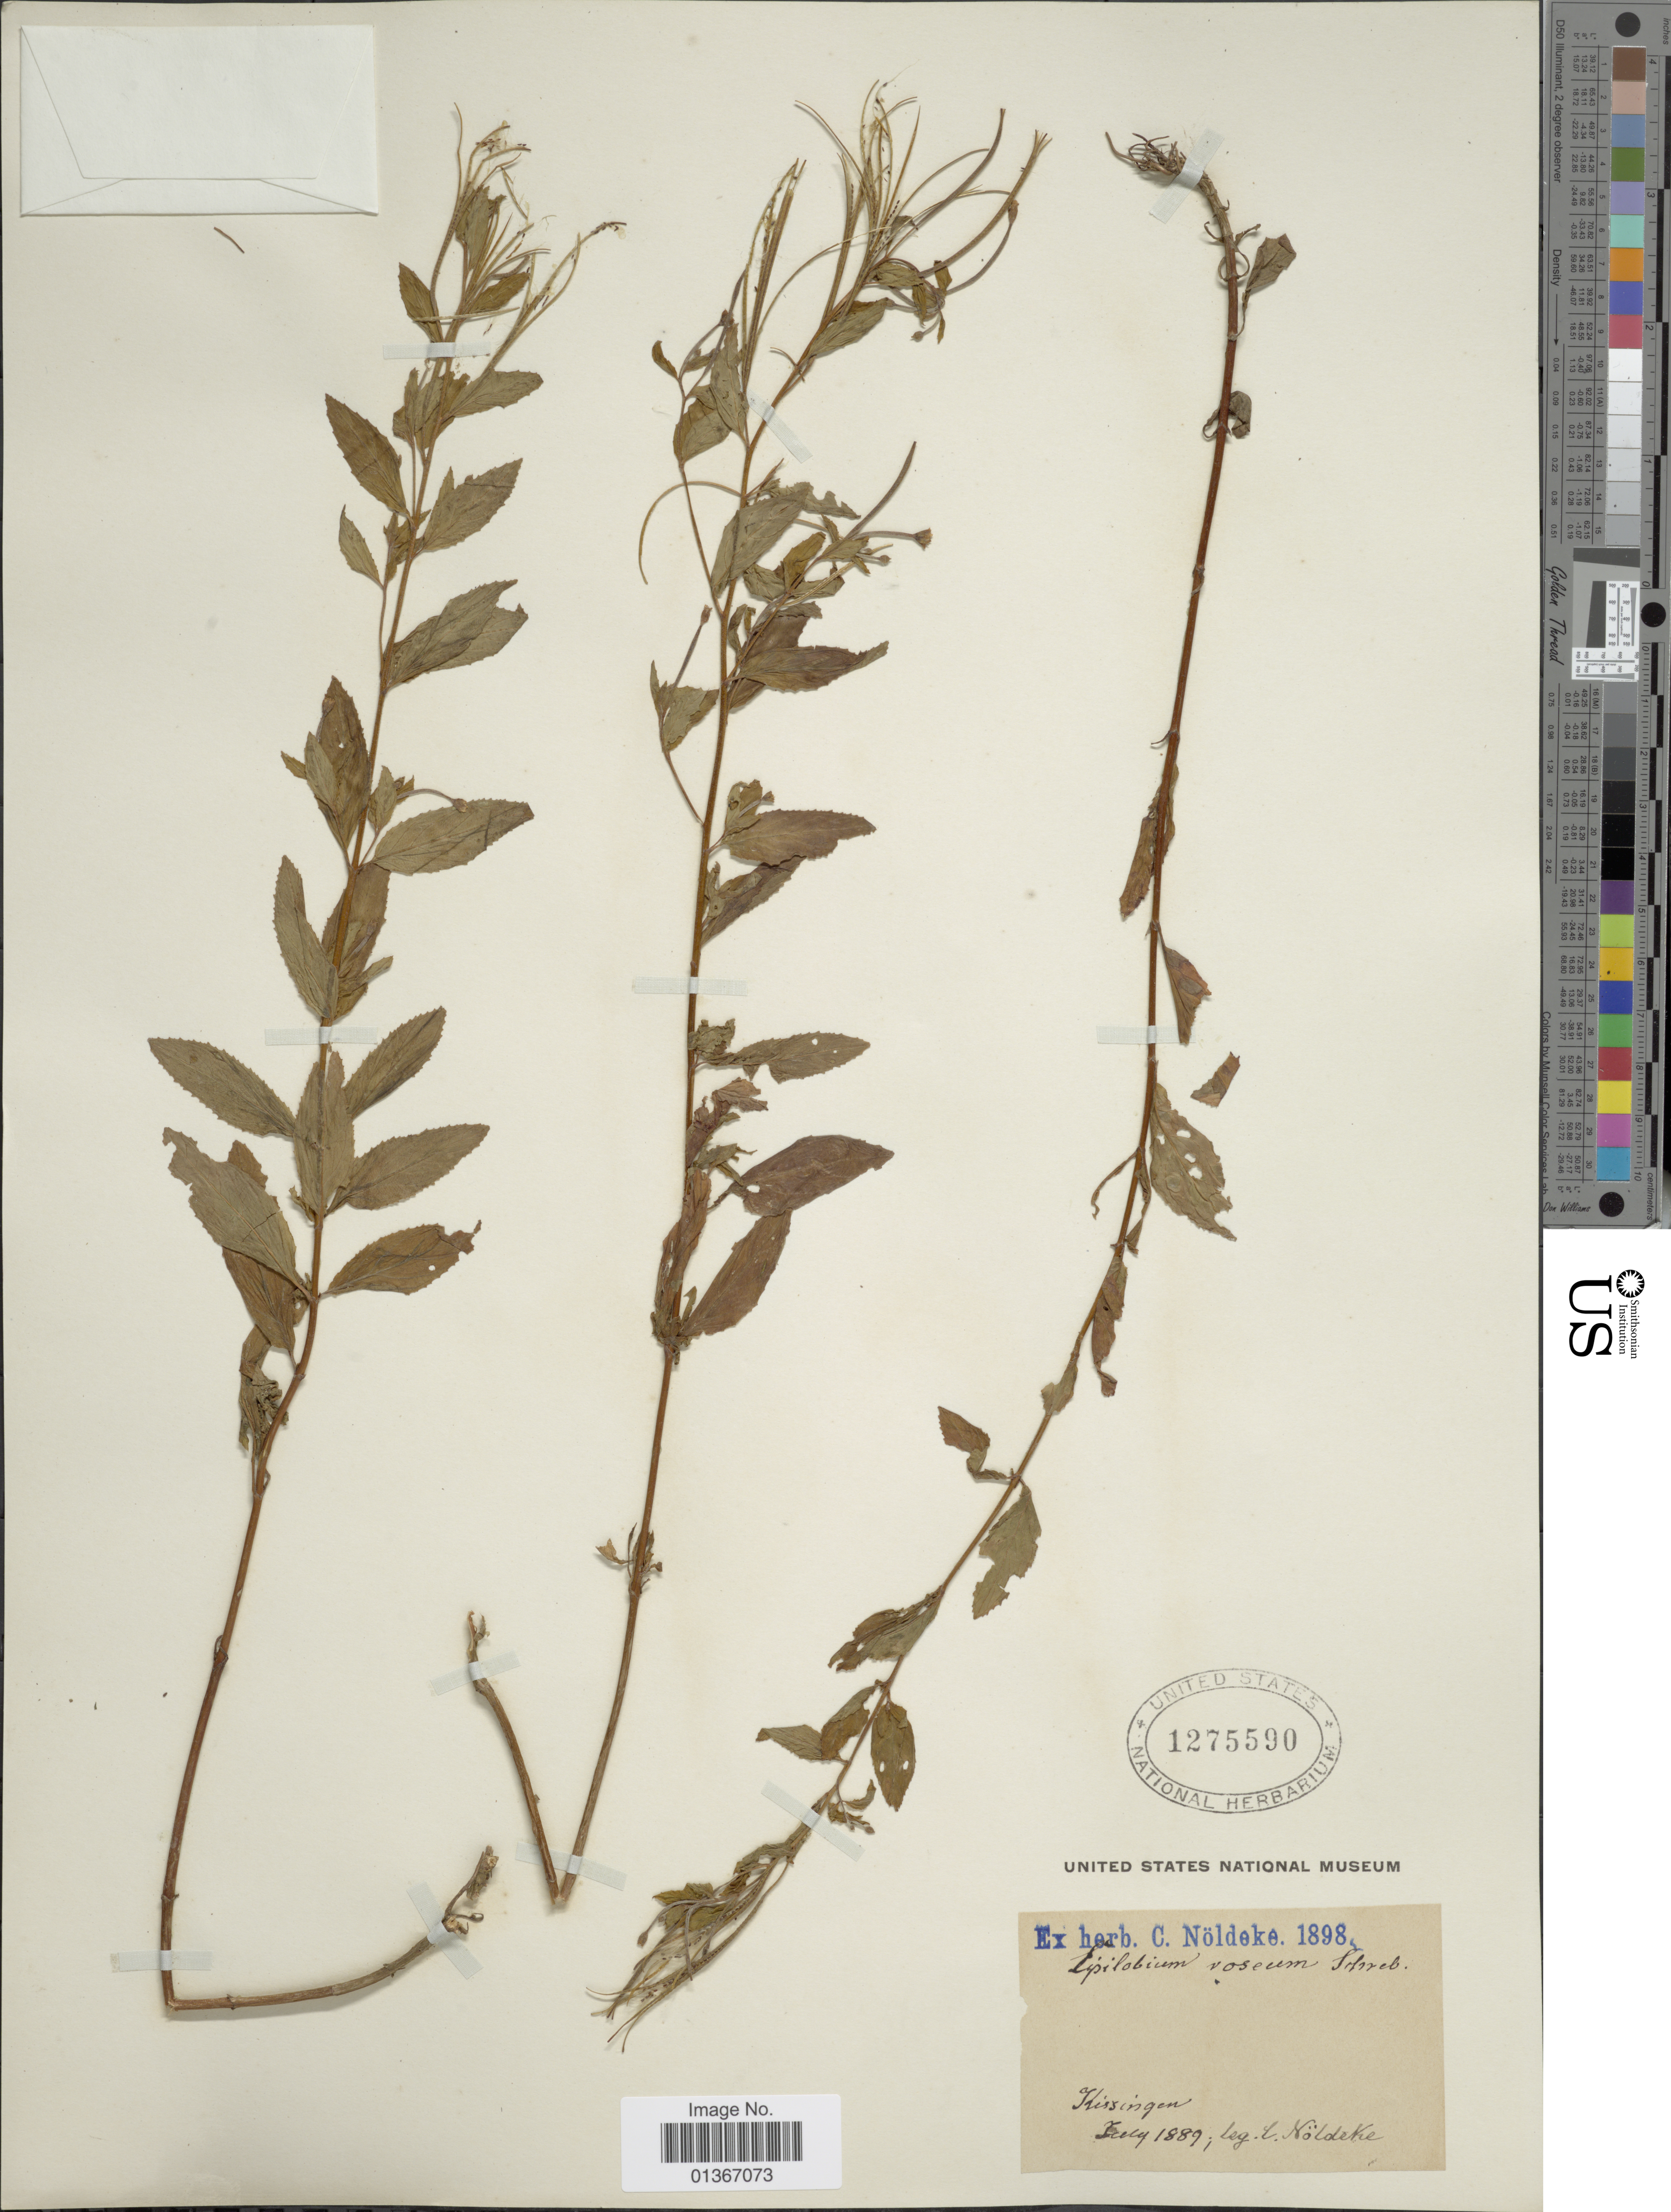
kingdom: Plantae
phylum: Tracheophyta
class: Magnoliopsida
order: Myrtales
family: Onagraceae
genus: Epilobium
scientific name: Epilobium roseum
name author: Schreb.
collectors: C. Noldeke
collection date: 1889-07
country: Germany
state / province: Bayern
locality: Kissingen.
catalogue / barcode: US 1275590